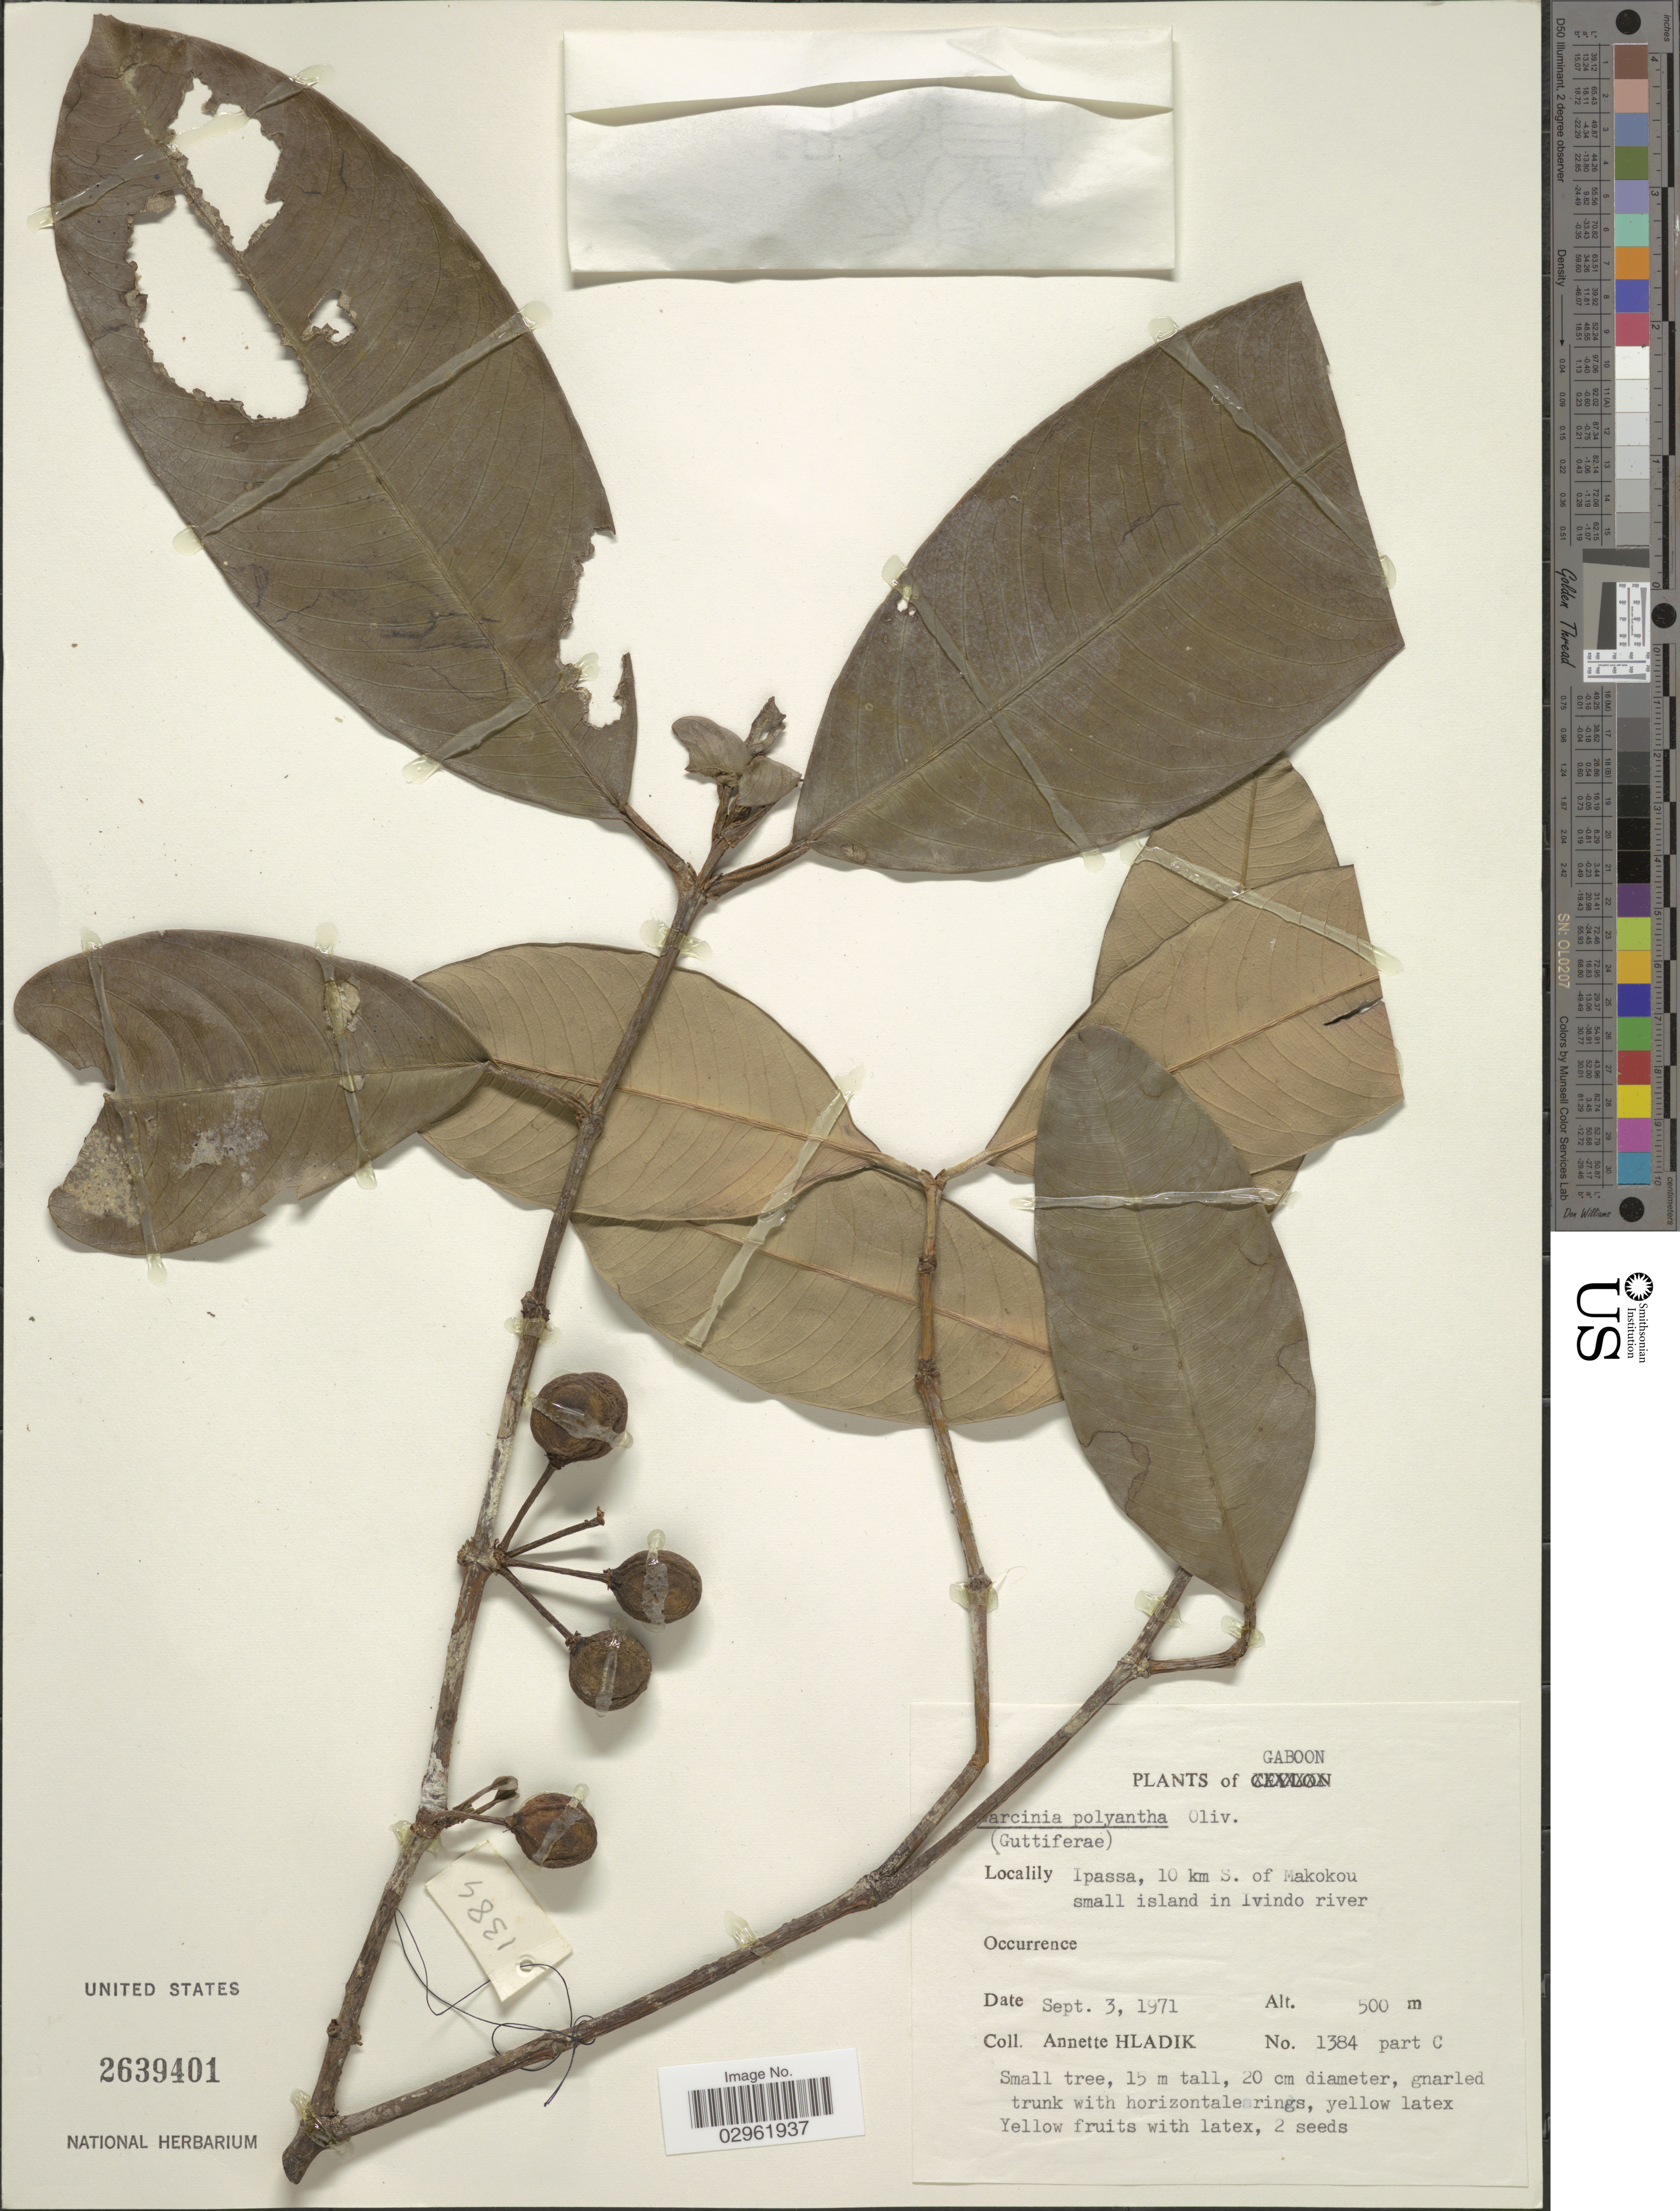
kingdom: Plantae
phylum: Tracheophyta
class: Magnoliopsida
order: Malpighiales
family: Clusiaceae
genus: Garcinia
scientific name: Garcinia polyantha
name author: Oliv.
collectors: A. Hladik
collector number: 1384 part C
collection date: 1971-09-03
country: Gabon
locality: Gaboon, Ipassa, 10 km. S of Makokou, small island in Ivindo river.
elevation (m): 500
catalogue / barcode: US 2639401